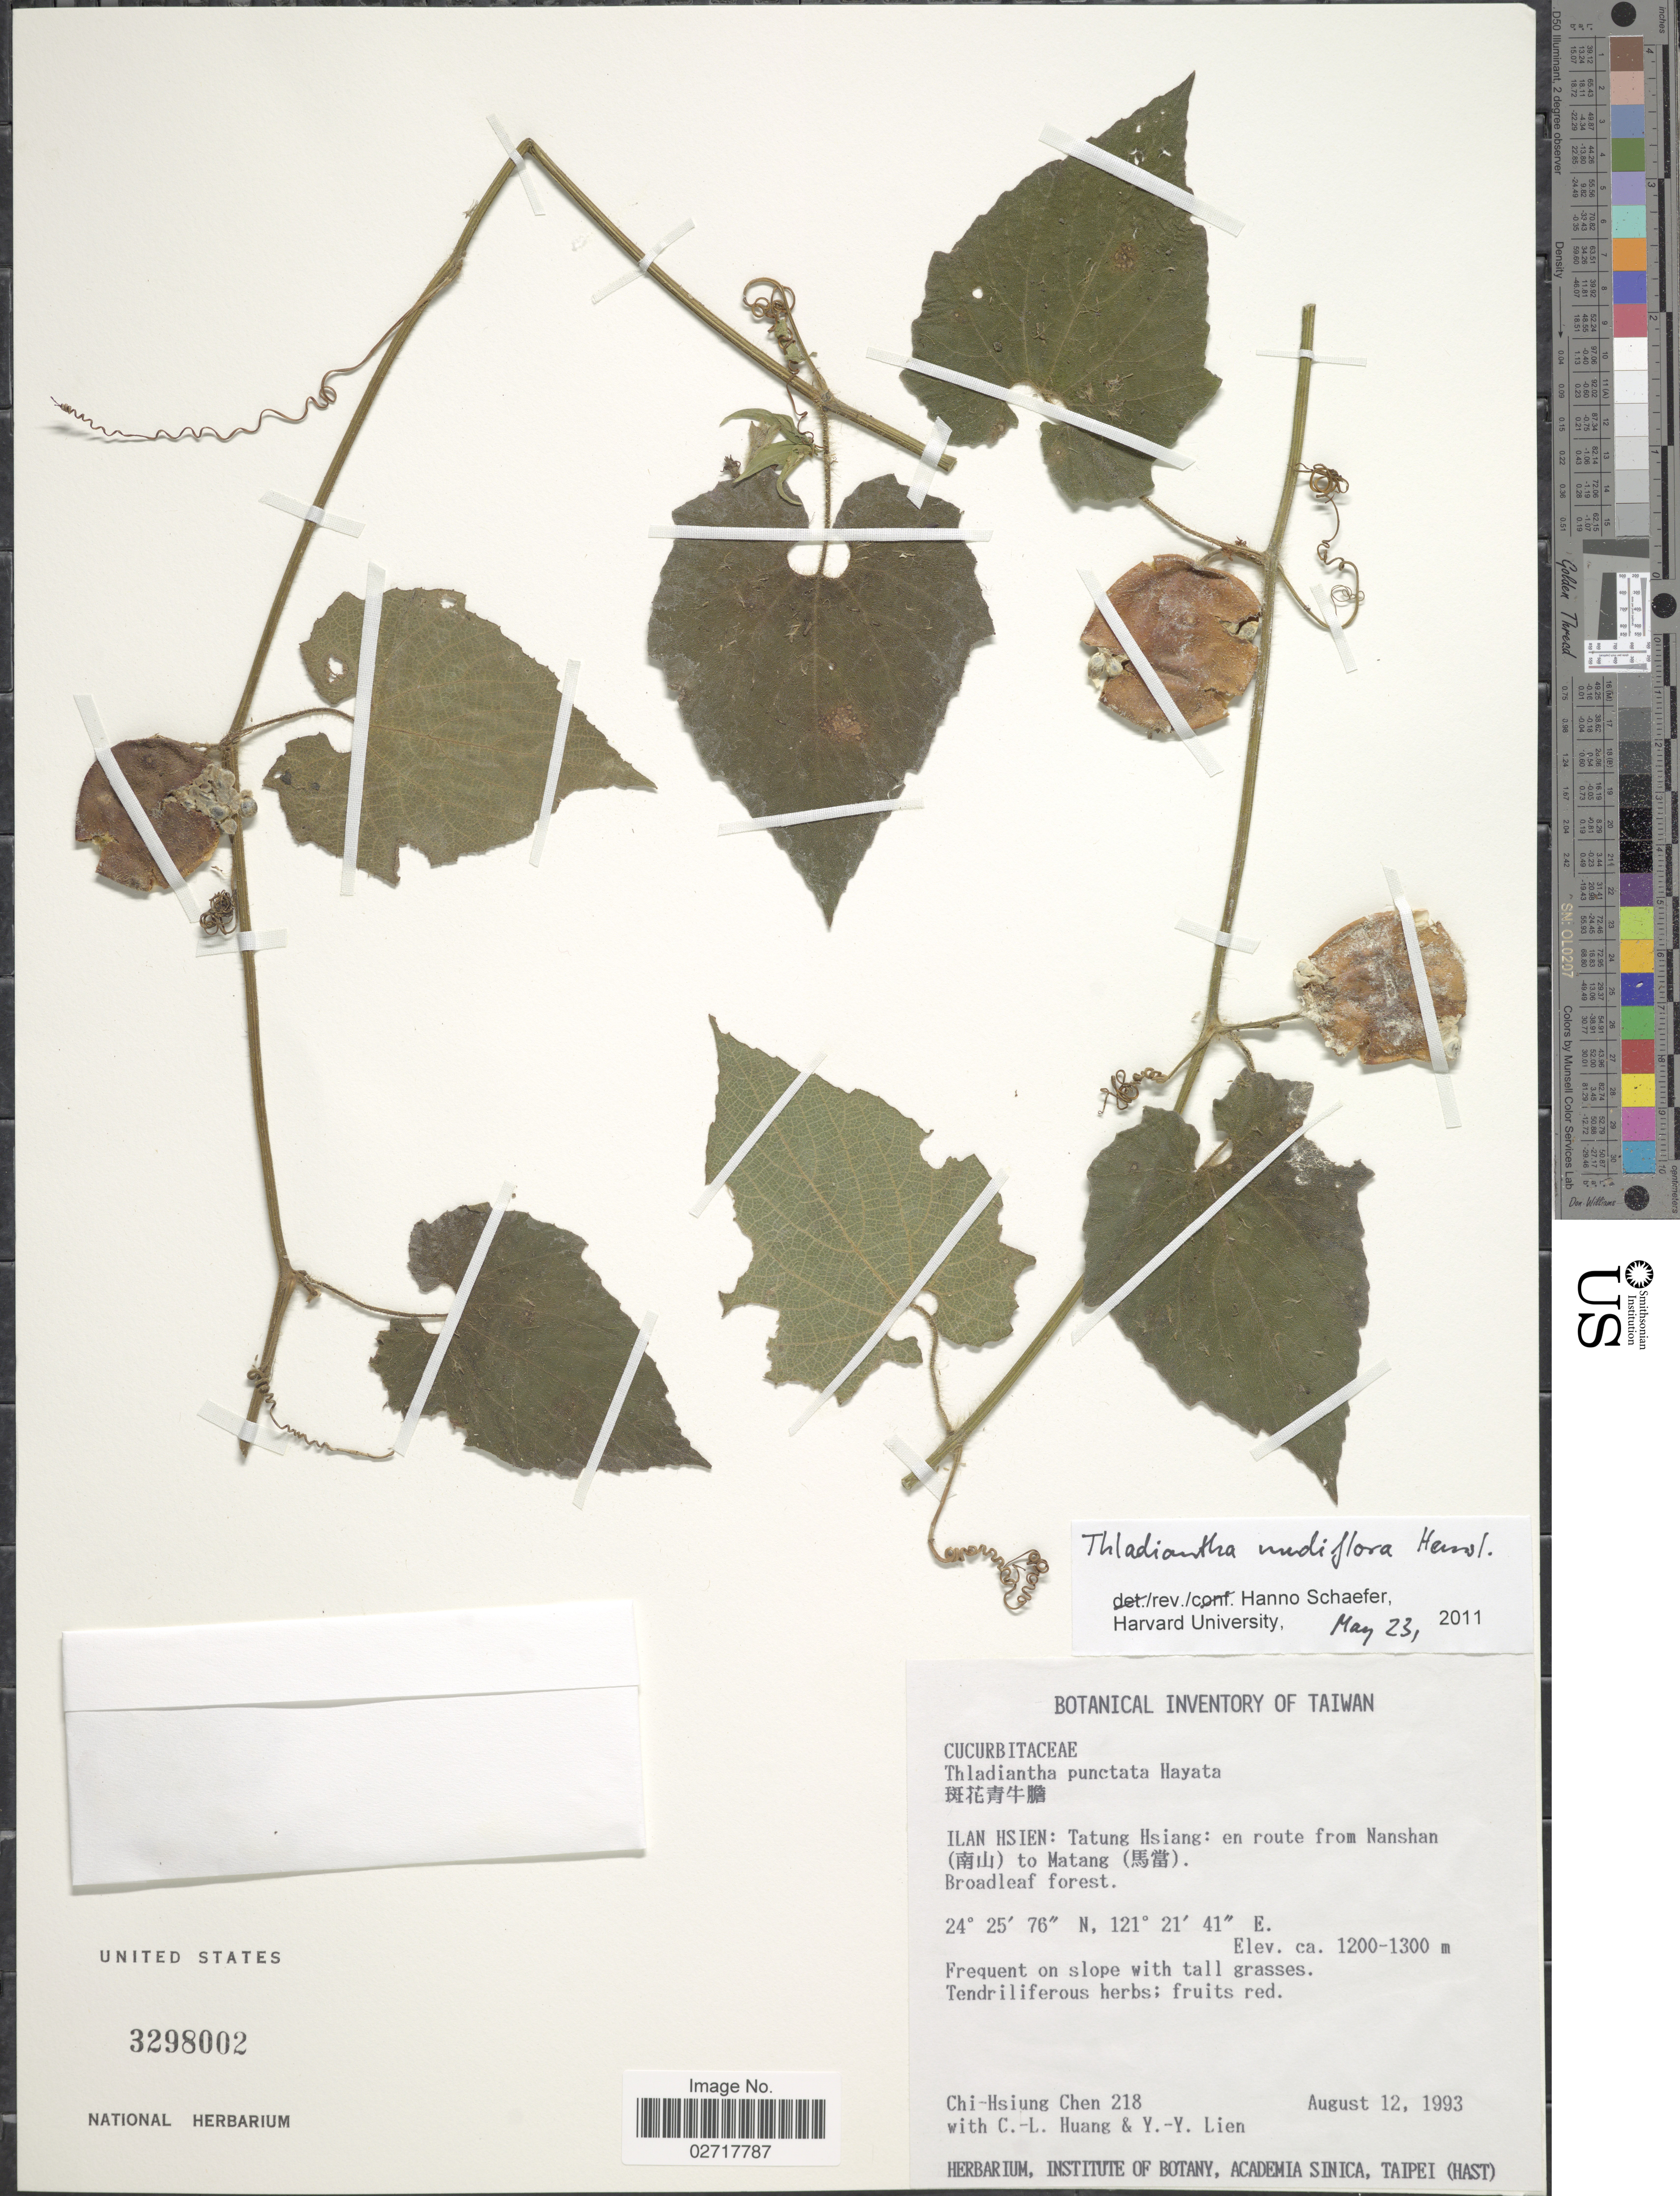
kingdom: Plantae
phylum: Tracheophyta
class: Magnoliopsida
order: Cucurbitales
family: Cucurbitaceae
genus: Thladiantha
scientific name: Thladiantha nudiflora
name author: Hemsl.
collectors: C.-H. Chen, C.-L. Huang & Y. Y. Lien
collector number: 218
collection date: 1993-08-12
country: Taiwan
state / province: Yilan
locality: Yilan; Tatong Township; between Nanshan & Matang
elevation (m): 1200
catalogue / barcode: US 298002